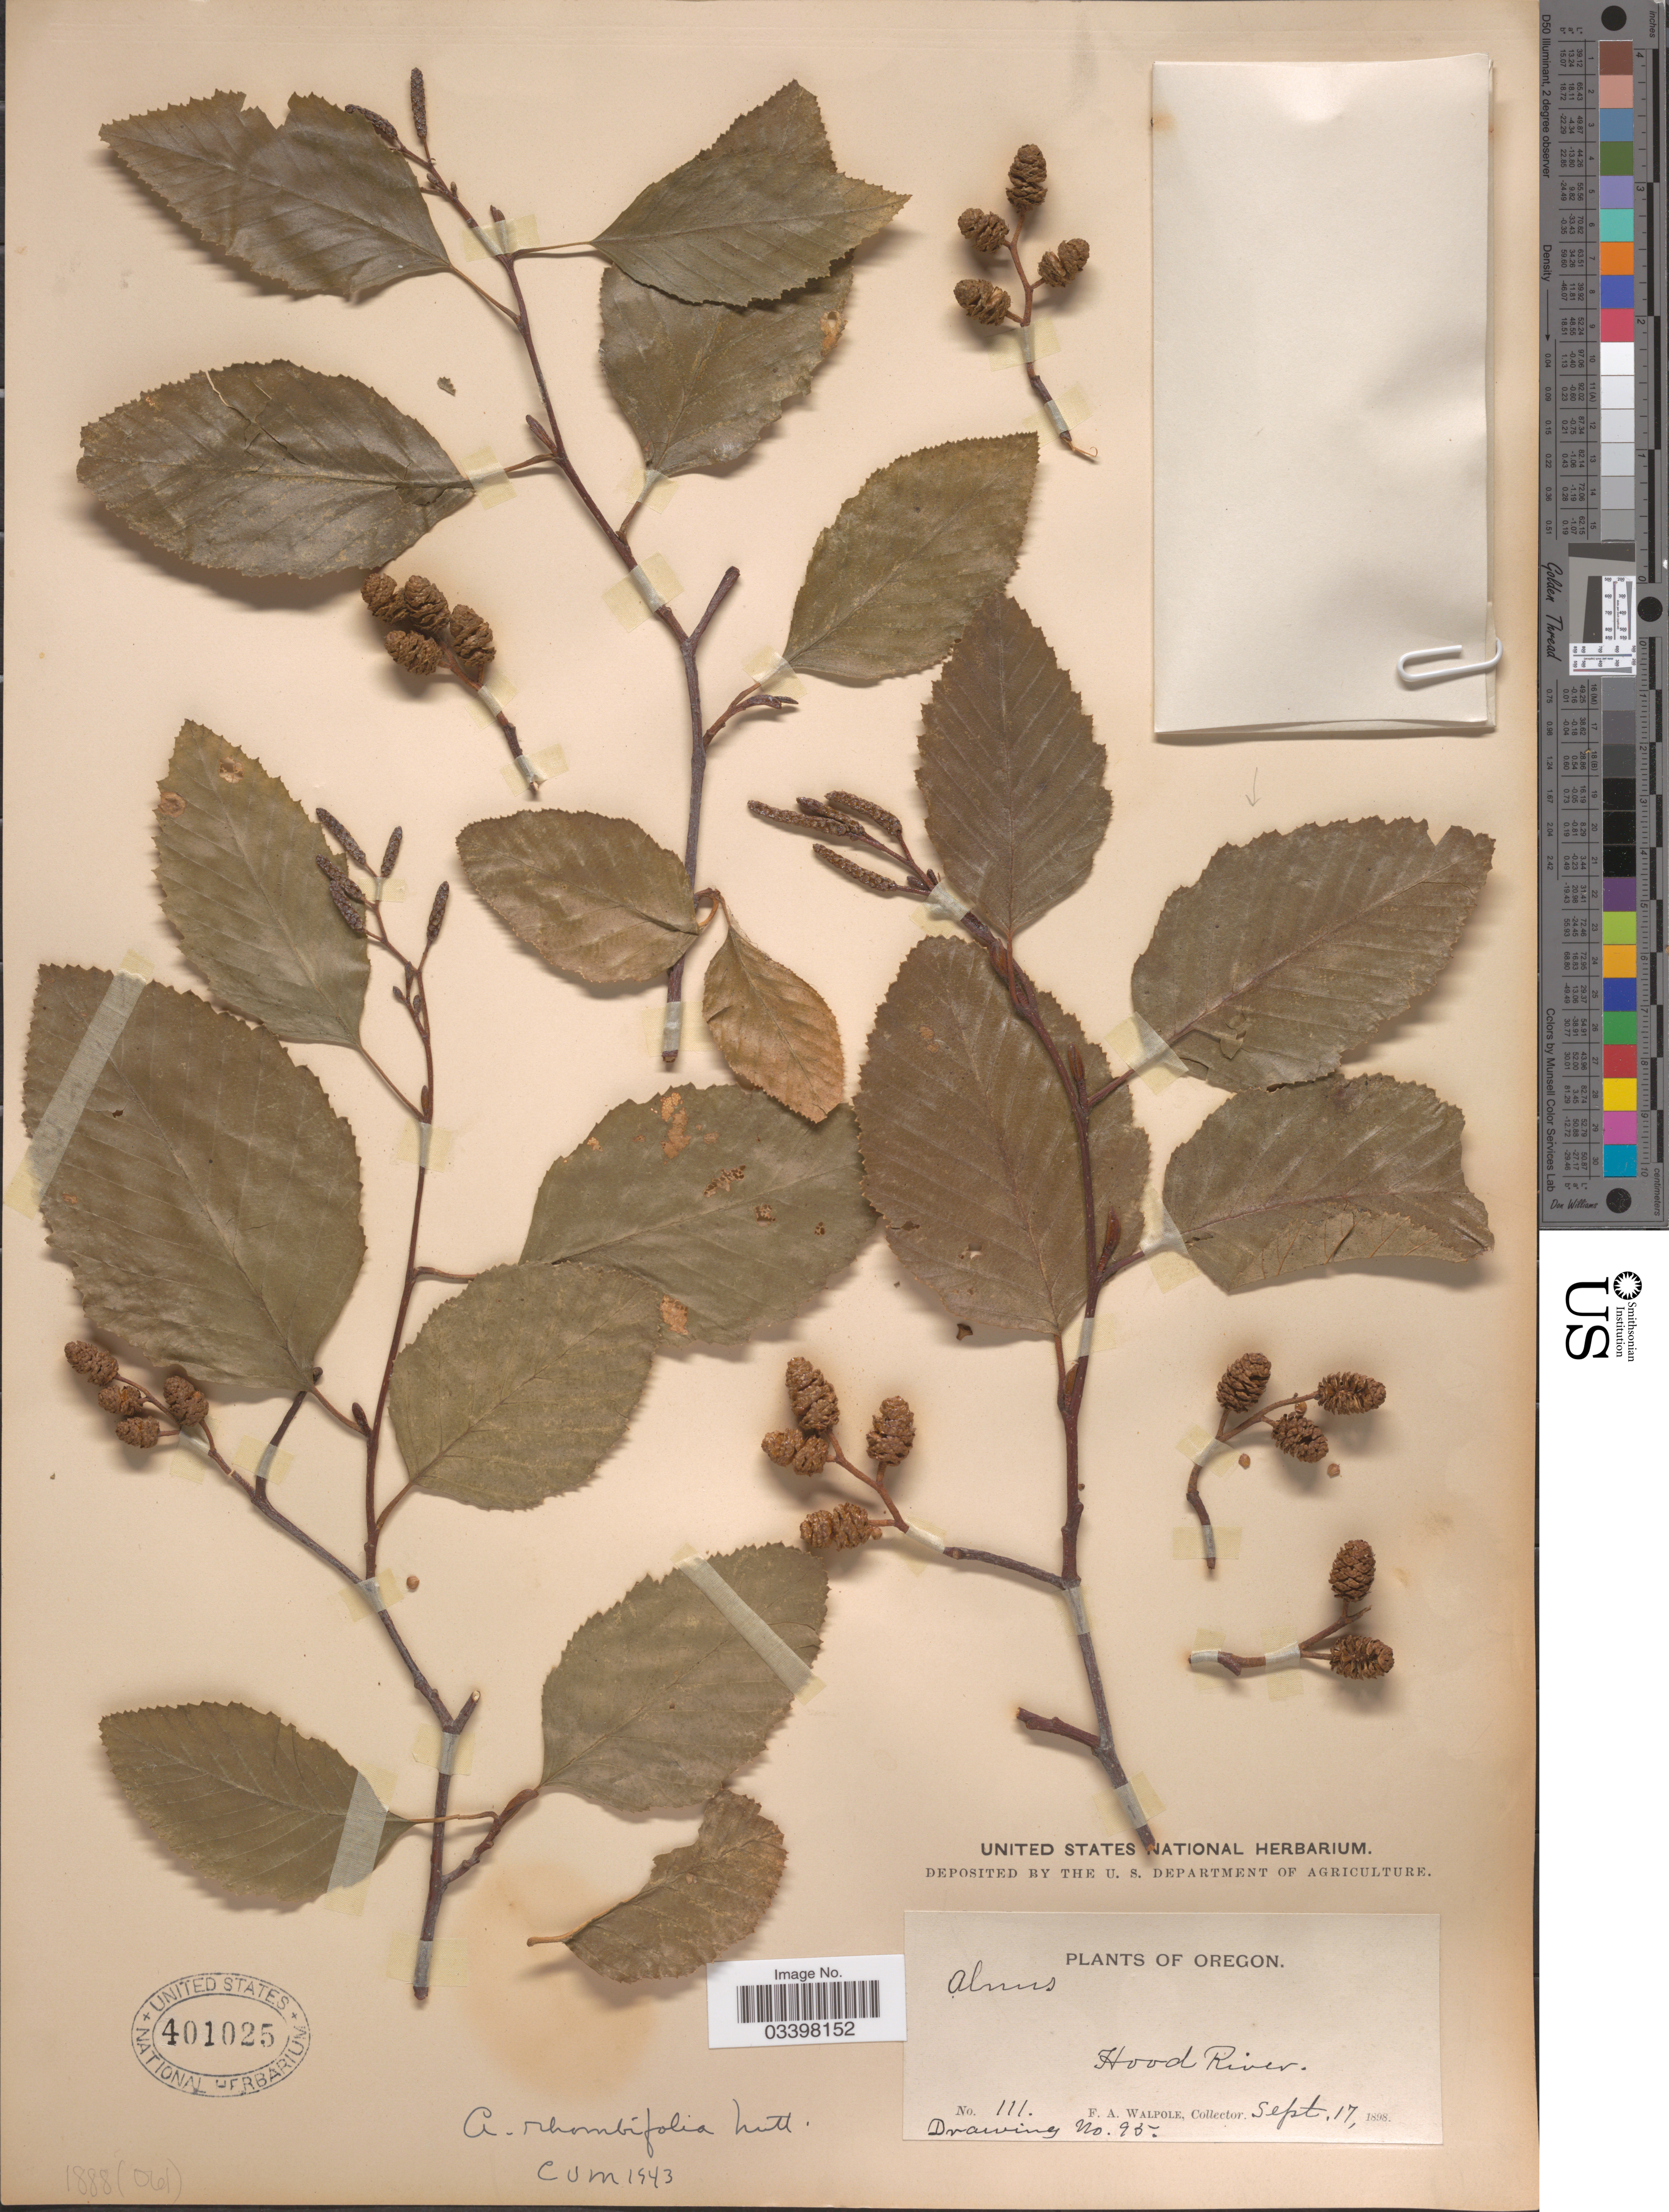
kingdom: Plantae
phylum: Tracheophyta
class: Magnoliopsida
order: Fagales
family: Betulaceae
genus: Alnus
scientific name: Alnus rhombifolia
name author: Nutt.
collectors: F. Walpole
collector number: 111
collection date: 1898-09-17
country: United States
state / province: Oregon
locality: Hood River.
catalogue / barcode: US 401025